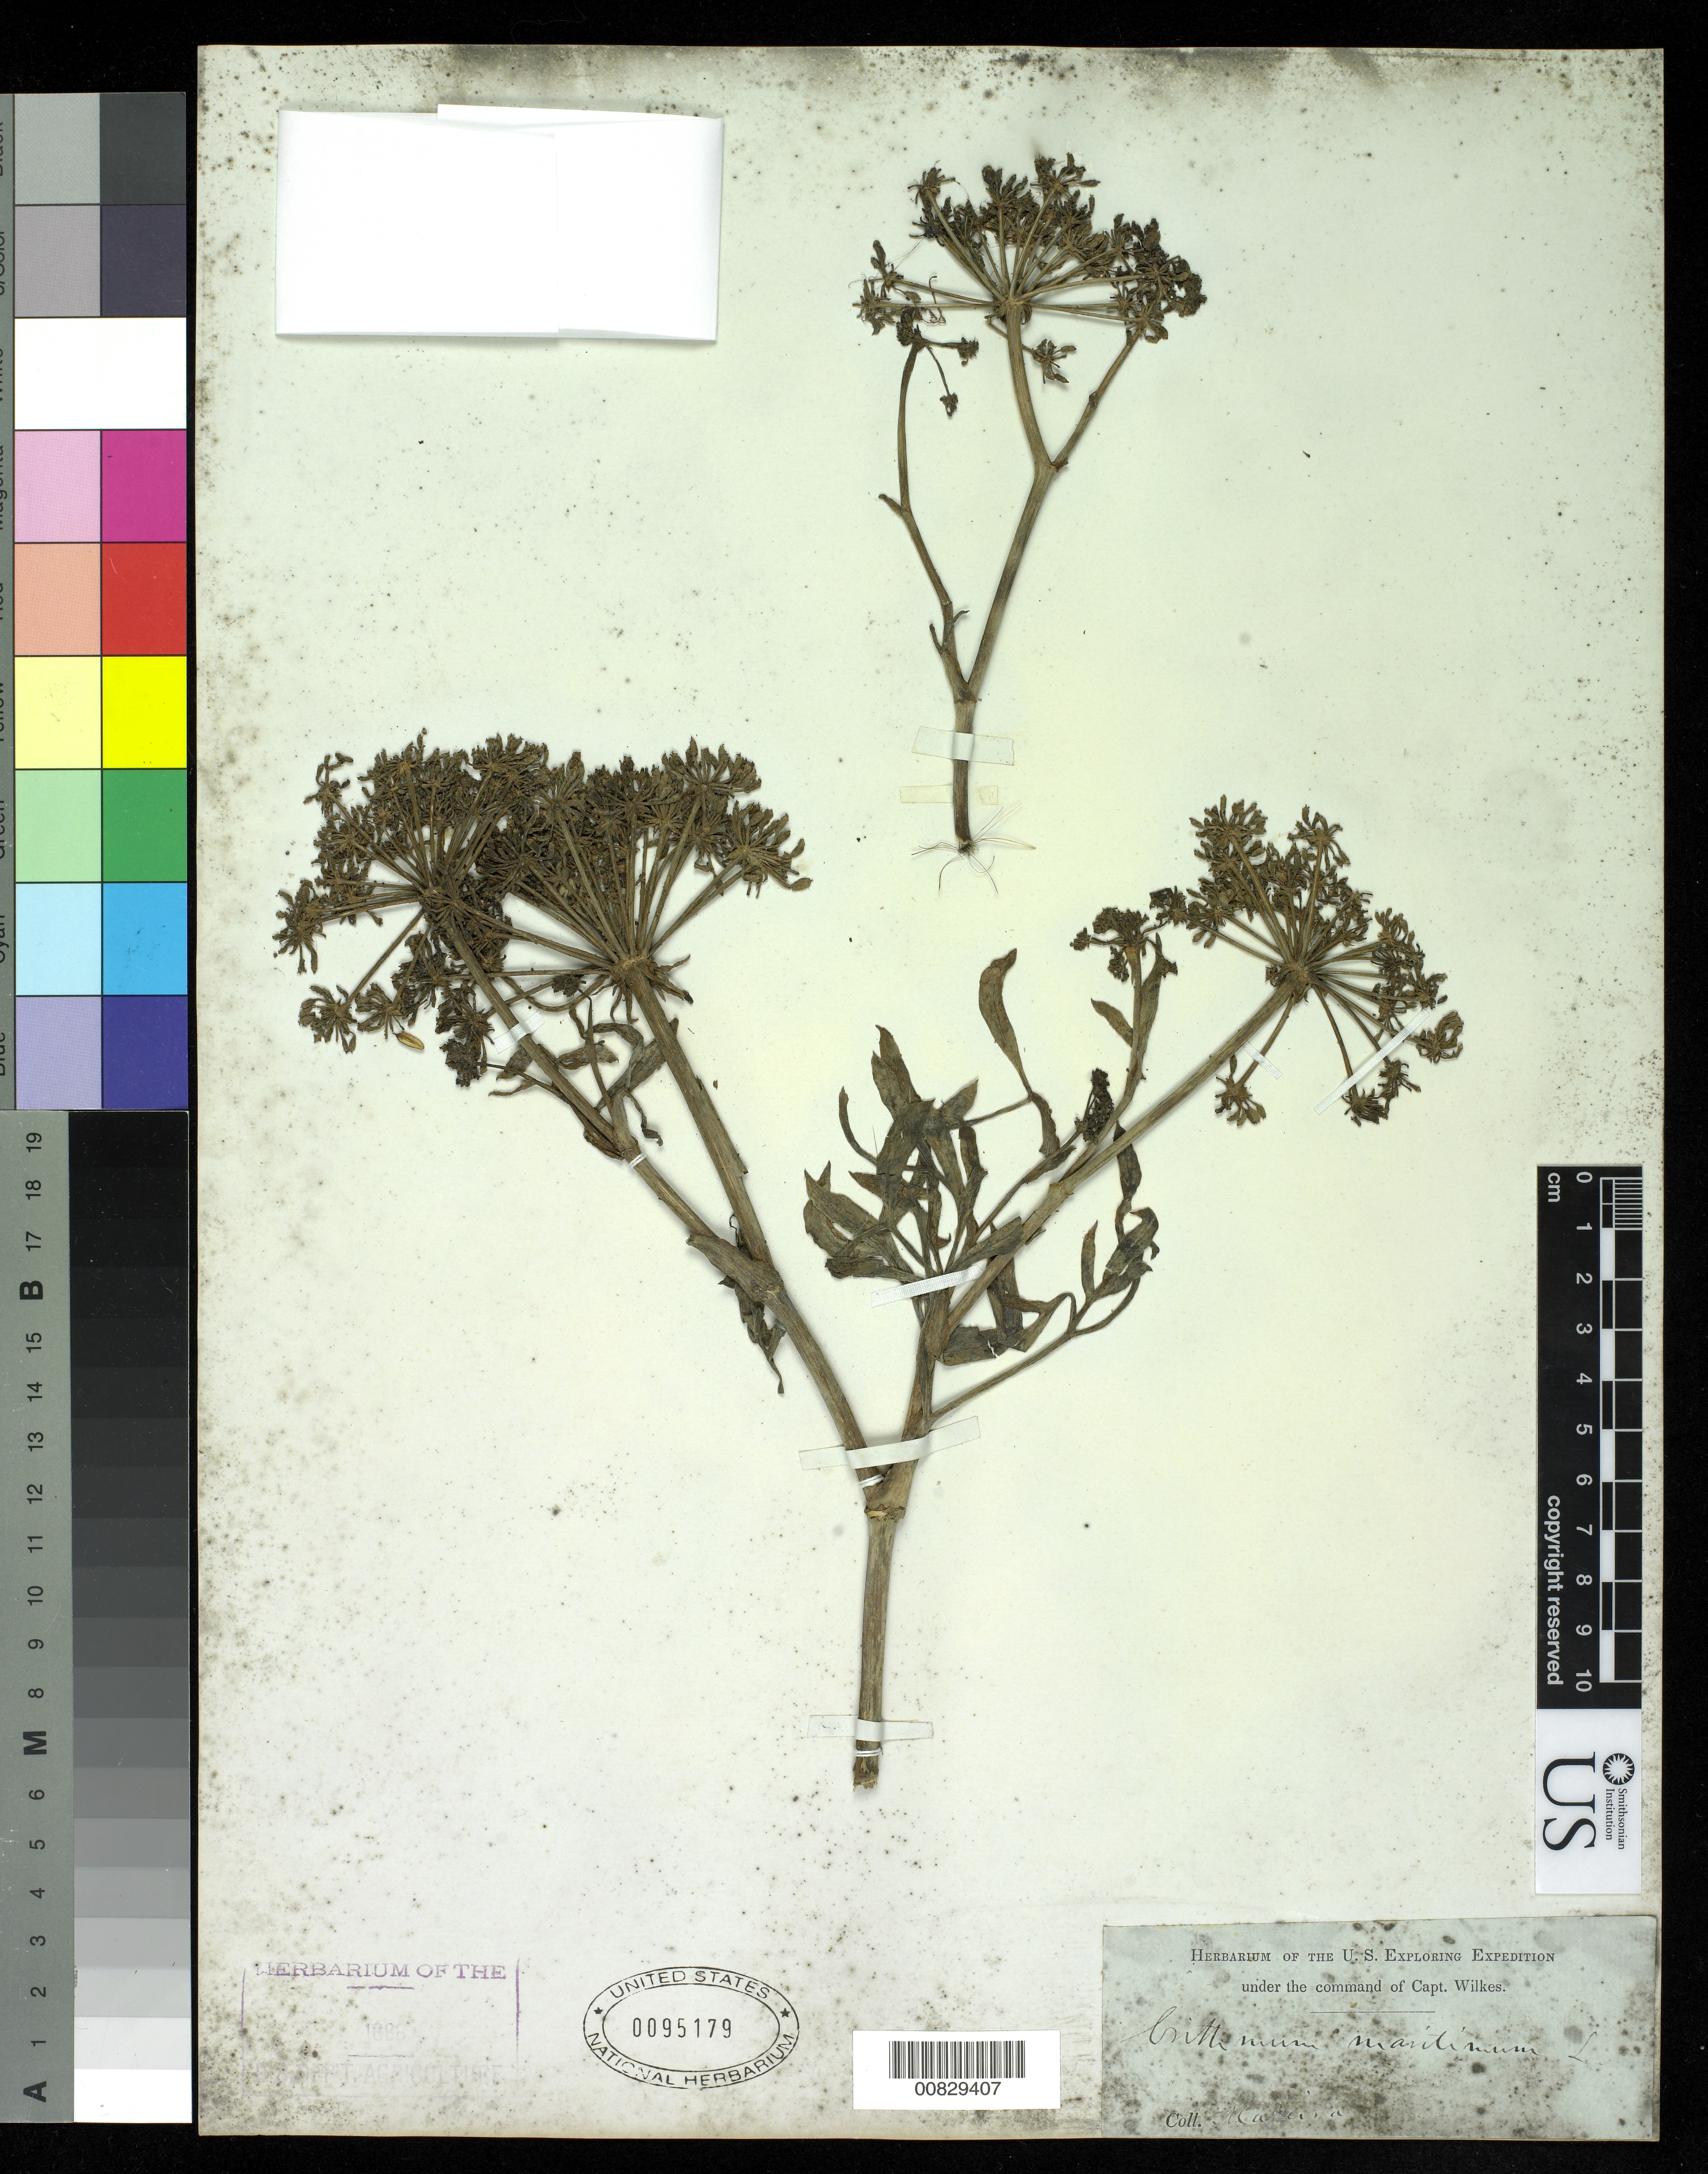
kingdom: Plantae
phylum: Tracheophyta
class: Magnoliopsida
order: Apiales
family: Apiaceae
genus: Crithmum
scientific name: Crithmum maritimum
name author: L.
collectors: Wilkes Explor. Exped.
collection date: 1838/1842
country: Portugal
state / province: Madeira (Aut. Reg.)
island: Madeira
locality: Funchal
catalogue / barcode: US 95179